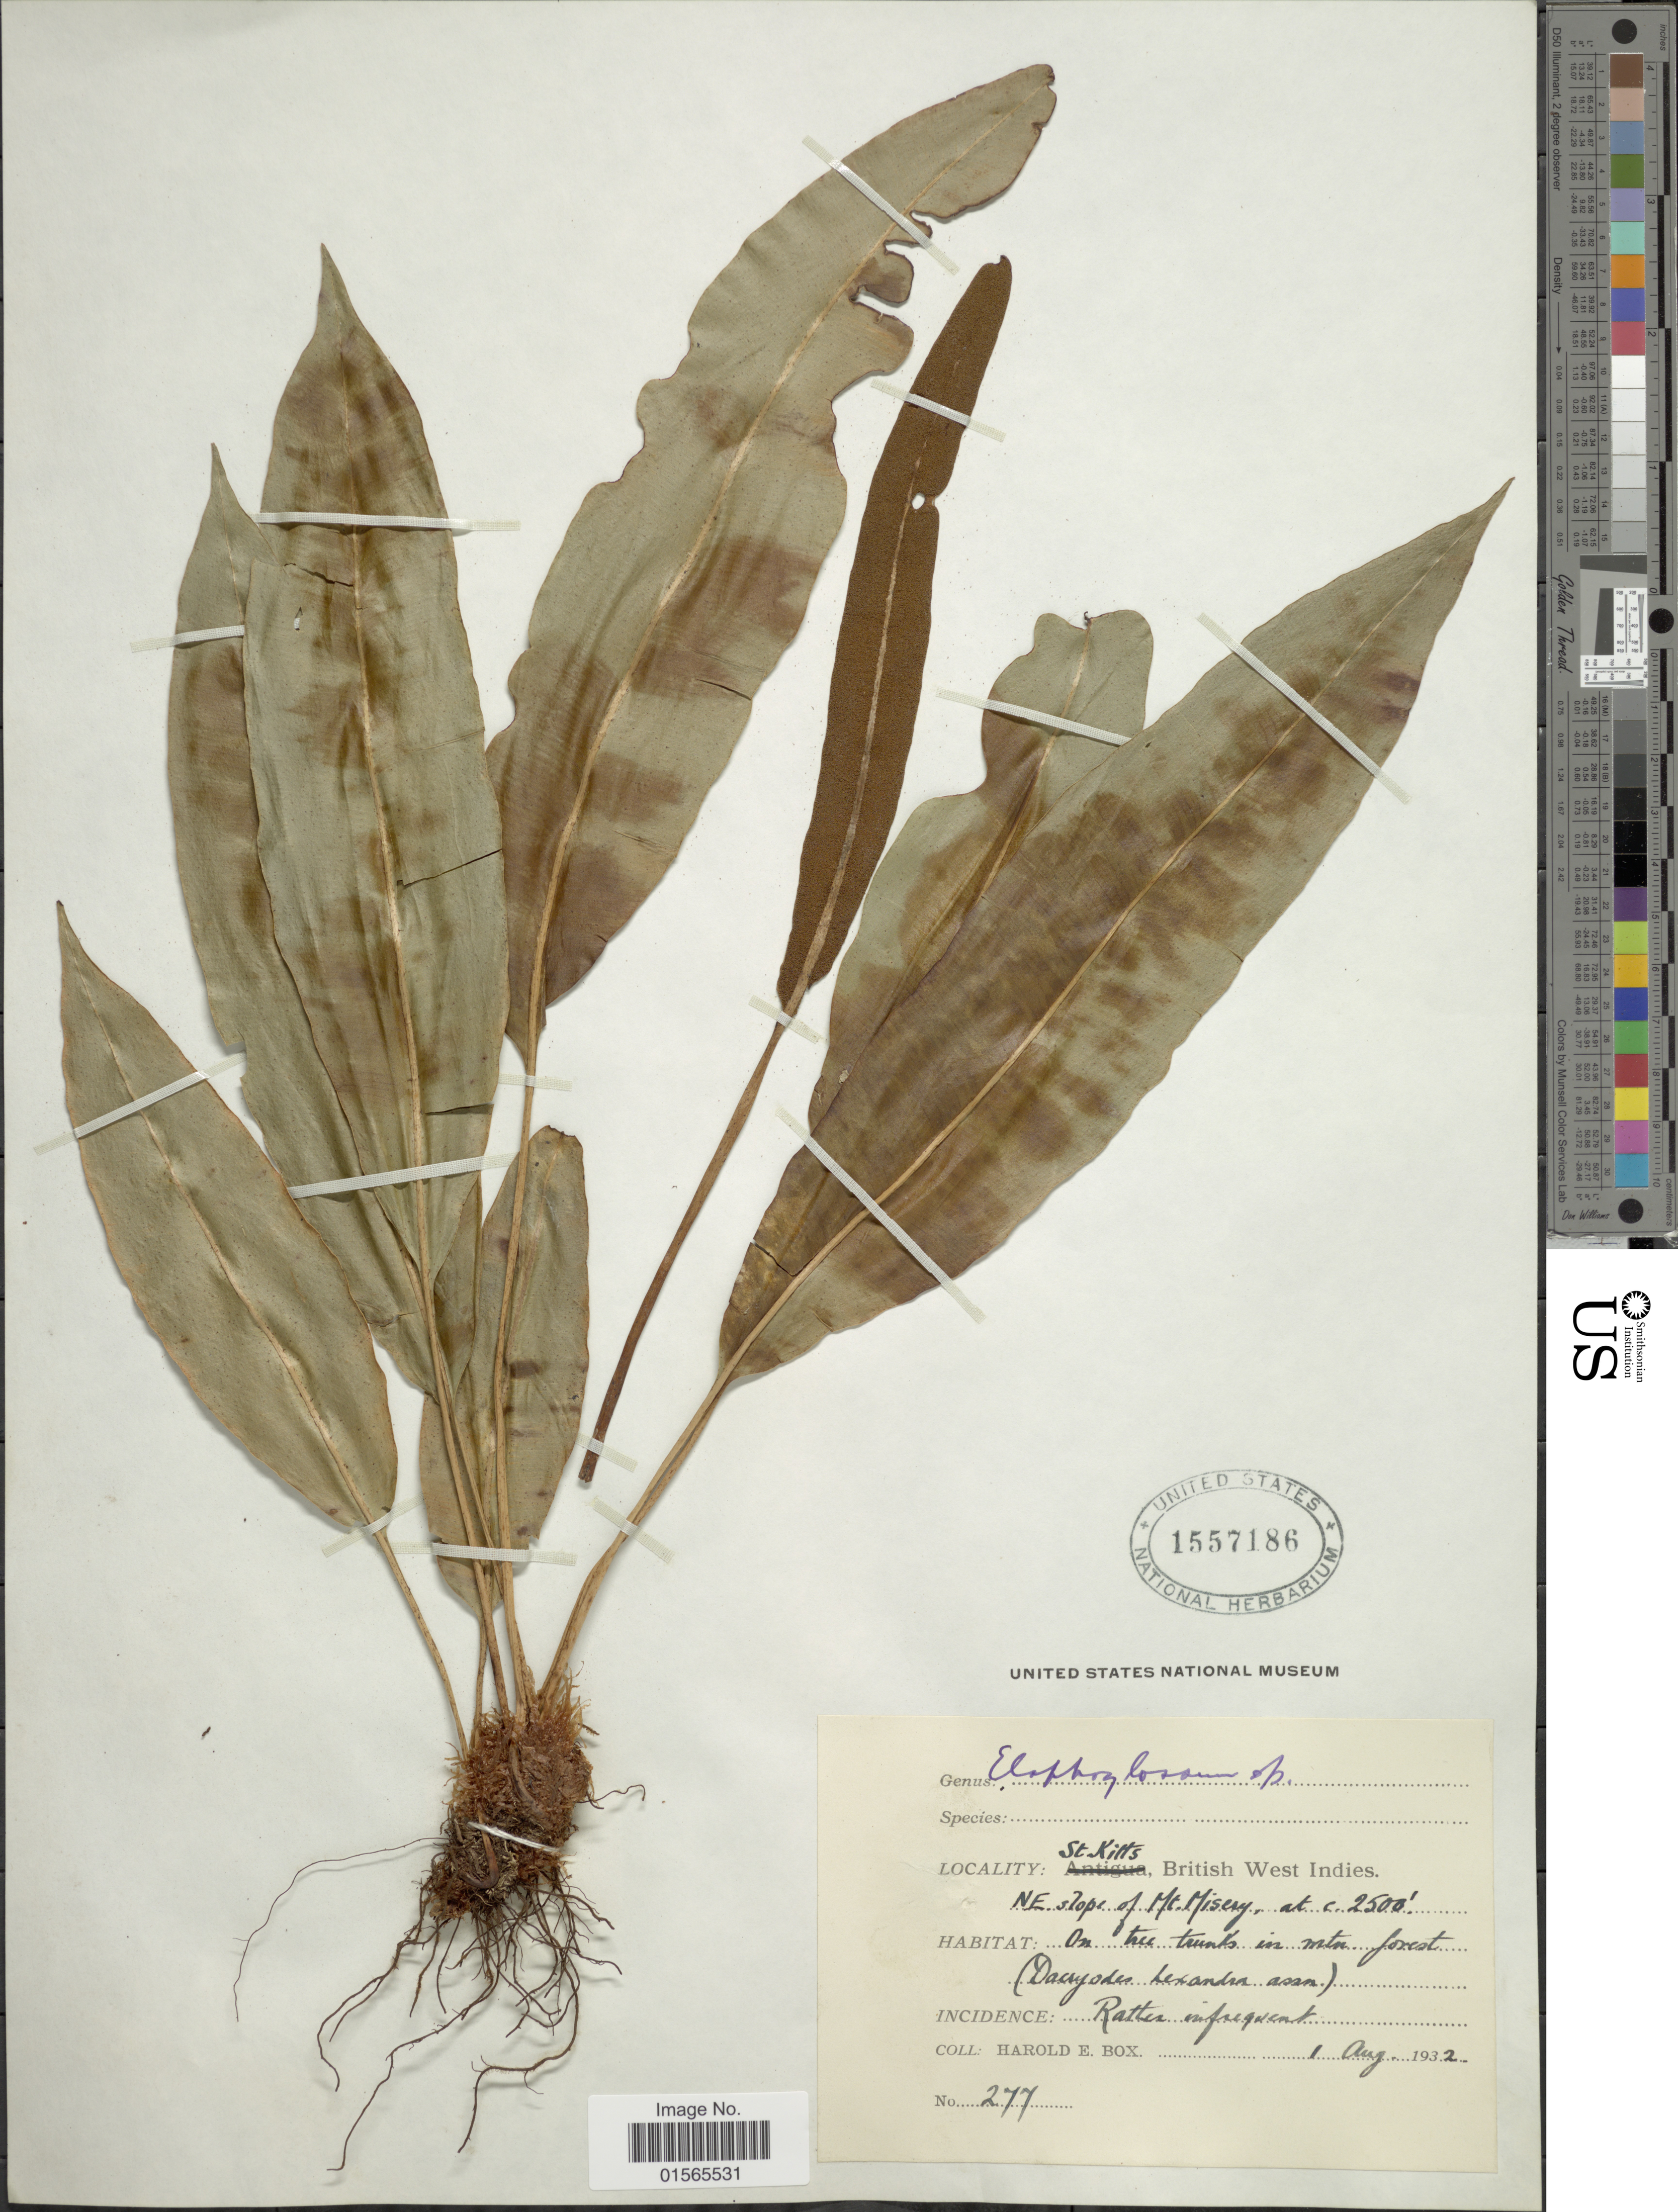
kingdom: Plantae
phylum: Tracheophyta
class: Polypodiopsida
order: Polypodiales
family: Dryopteridaceae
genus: Elaphoglossum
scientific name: Elaphoglossum impressum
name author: (Fée) T. Moore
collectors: H. E. Box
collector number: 277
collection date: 1932-08-01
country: St. Christopher-Nevis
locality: St. Kitts, NE slopes of Mt. Misery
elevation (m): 762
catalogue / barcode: US 1557186